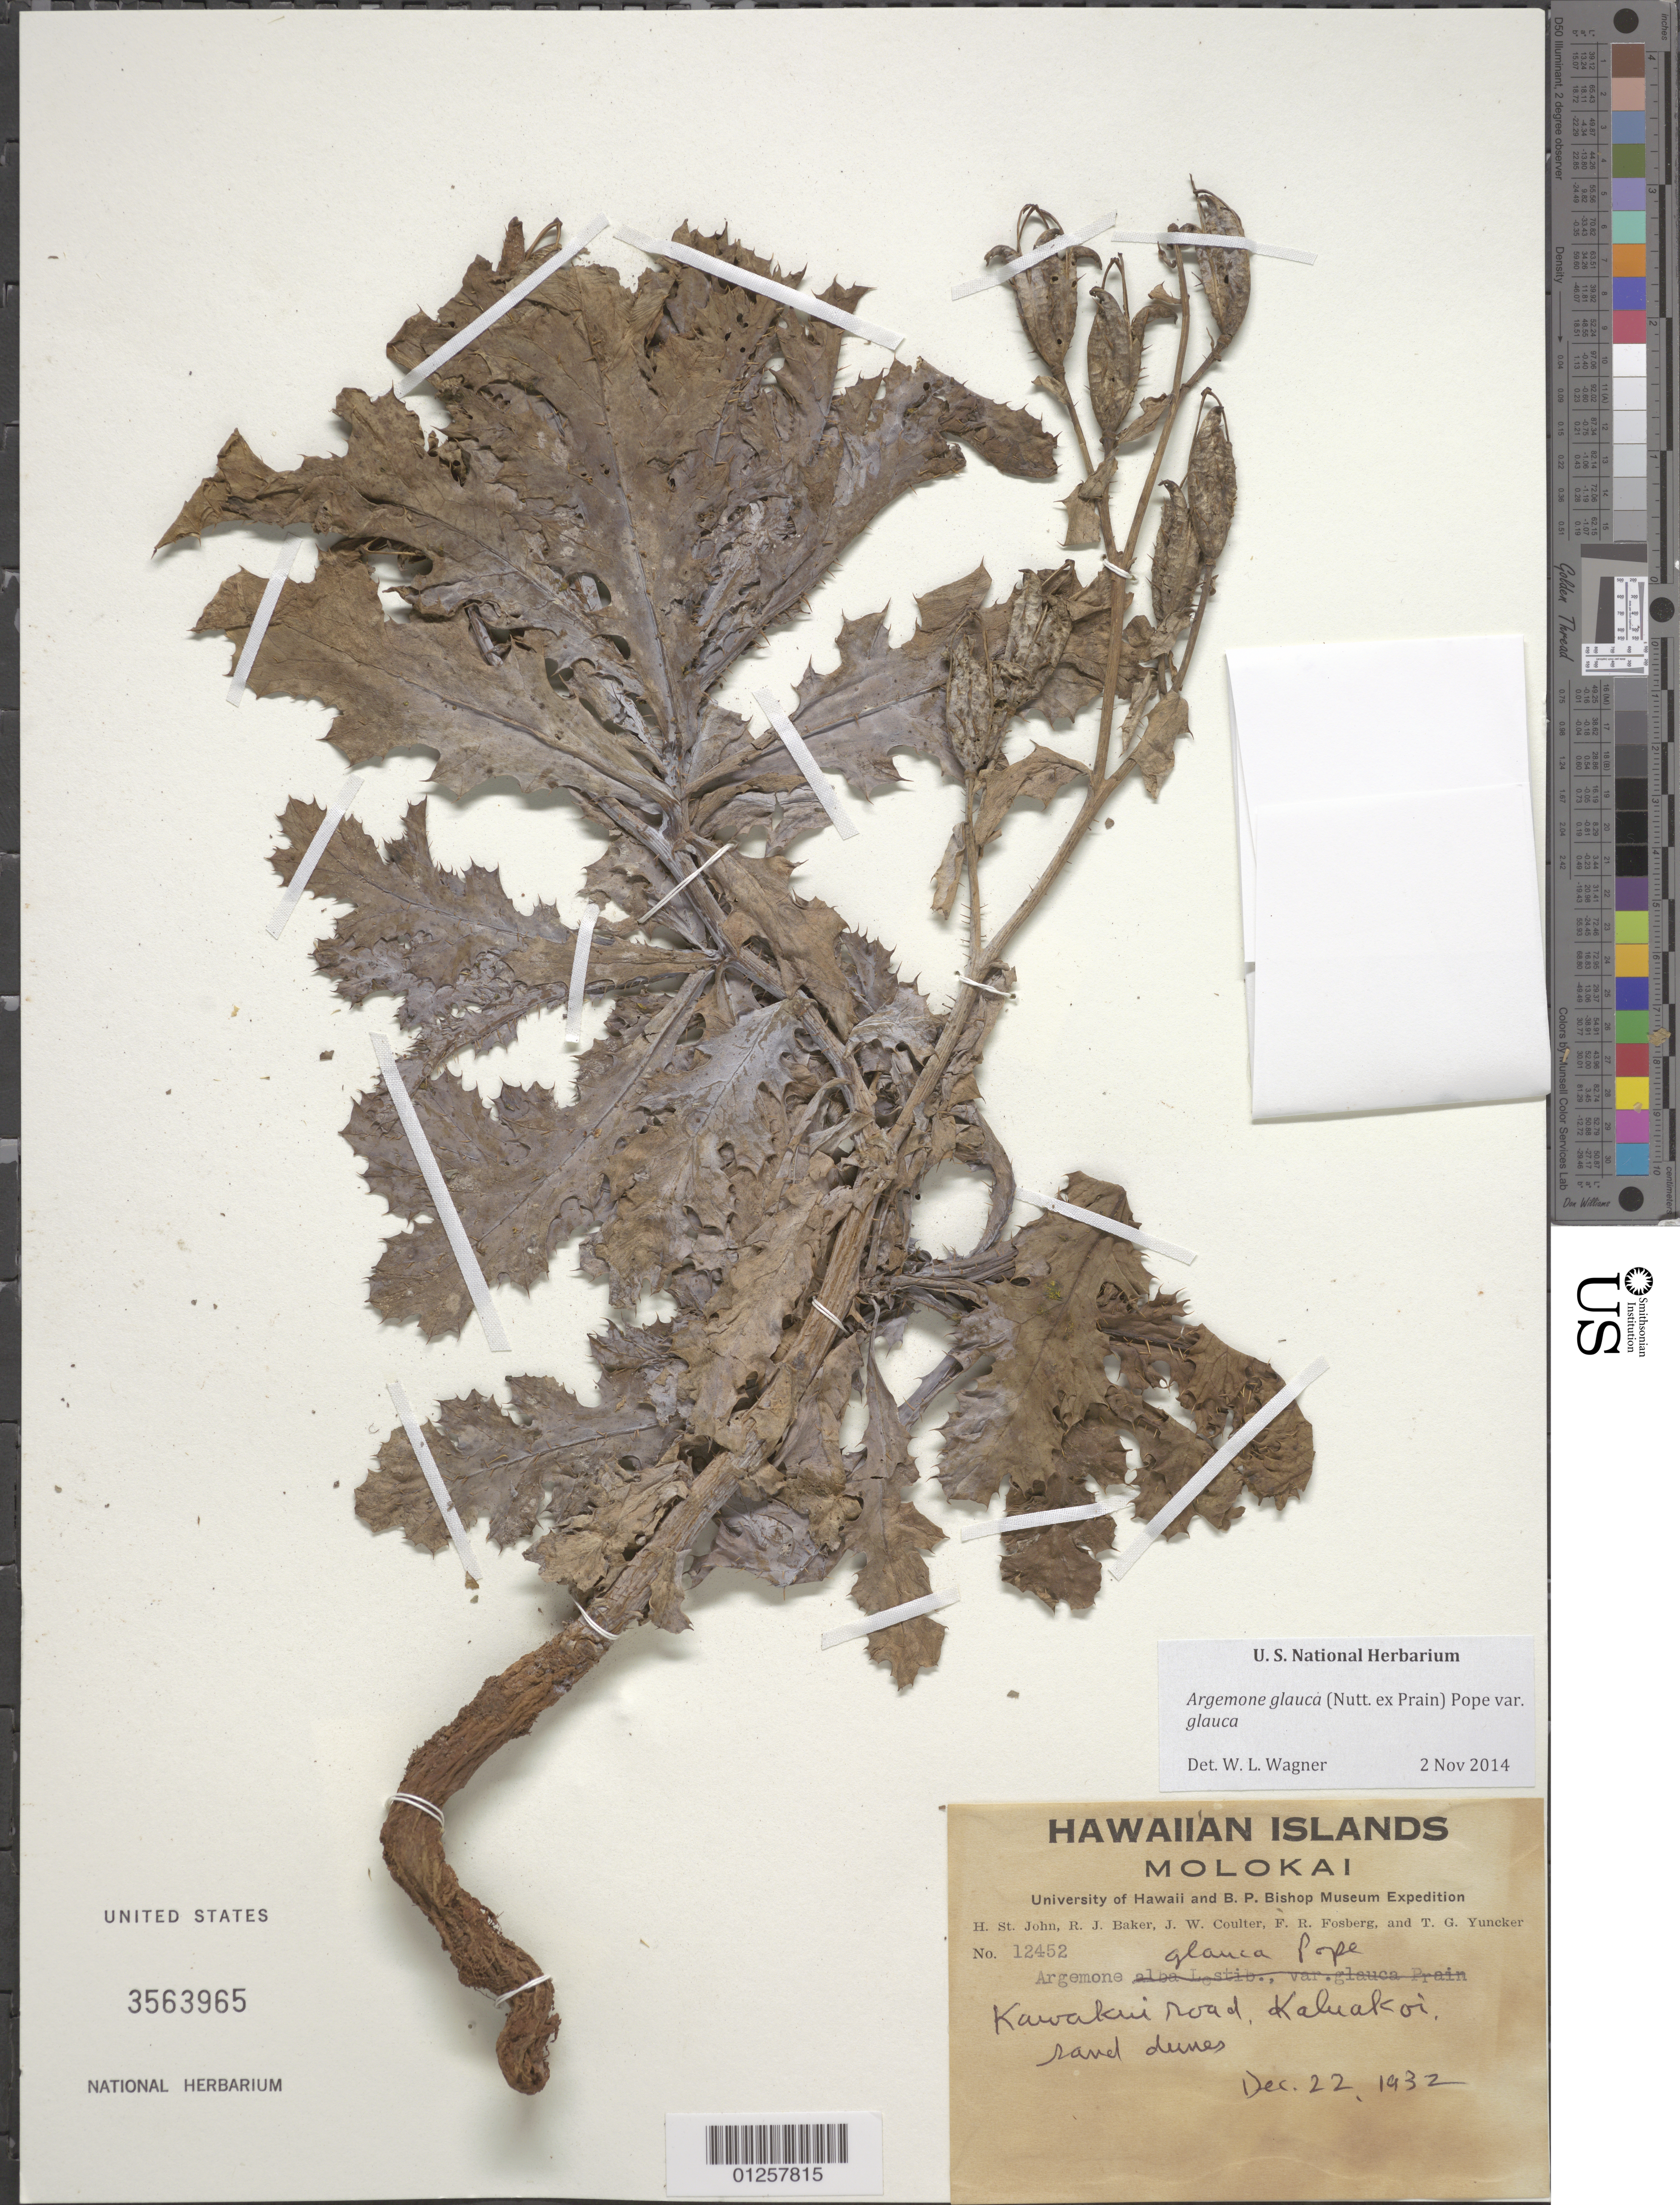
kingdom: Plantae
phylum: Tracheophyta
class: Magnoliopsida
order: Ranunculales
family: Papaveraceae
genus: Argemone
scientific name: Argemone glauca var. glauca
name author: (Nutt. ex Prain) Pope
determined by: Wagner, W. L., (BOT), Smithsonian Institution - National Museum of Natural History (UNITED STATES)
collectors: H. St. John, R. J. Baker, J. W. Coulter, F. R. Fosberg & T. G. Yuncker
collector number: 12452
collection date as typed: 22 Dec 1932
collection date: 1932-12-22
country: United States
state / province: Hawaii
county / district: Maui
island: Moloka'i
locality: Kawakui road, Kalukoi.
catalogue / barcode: US 3563965